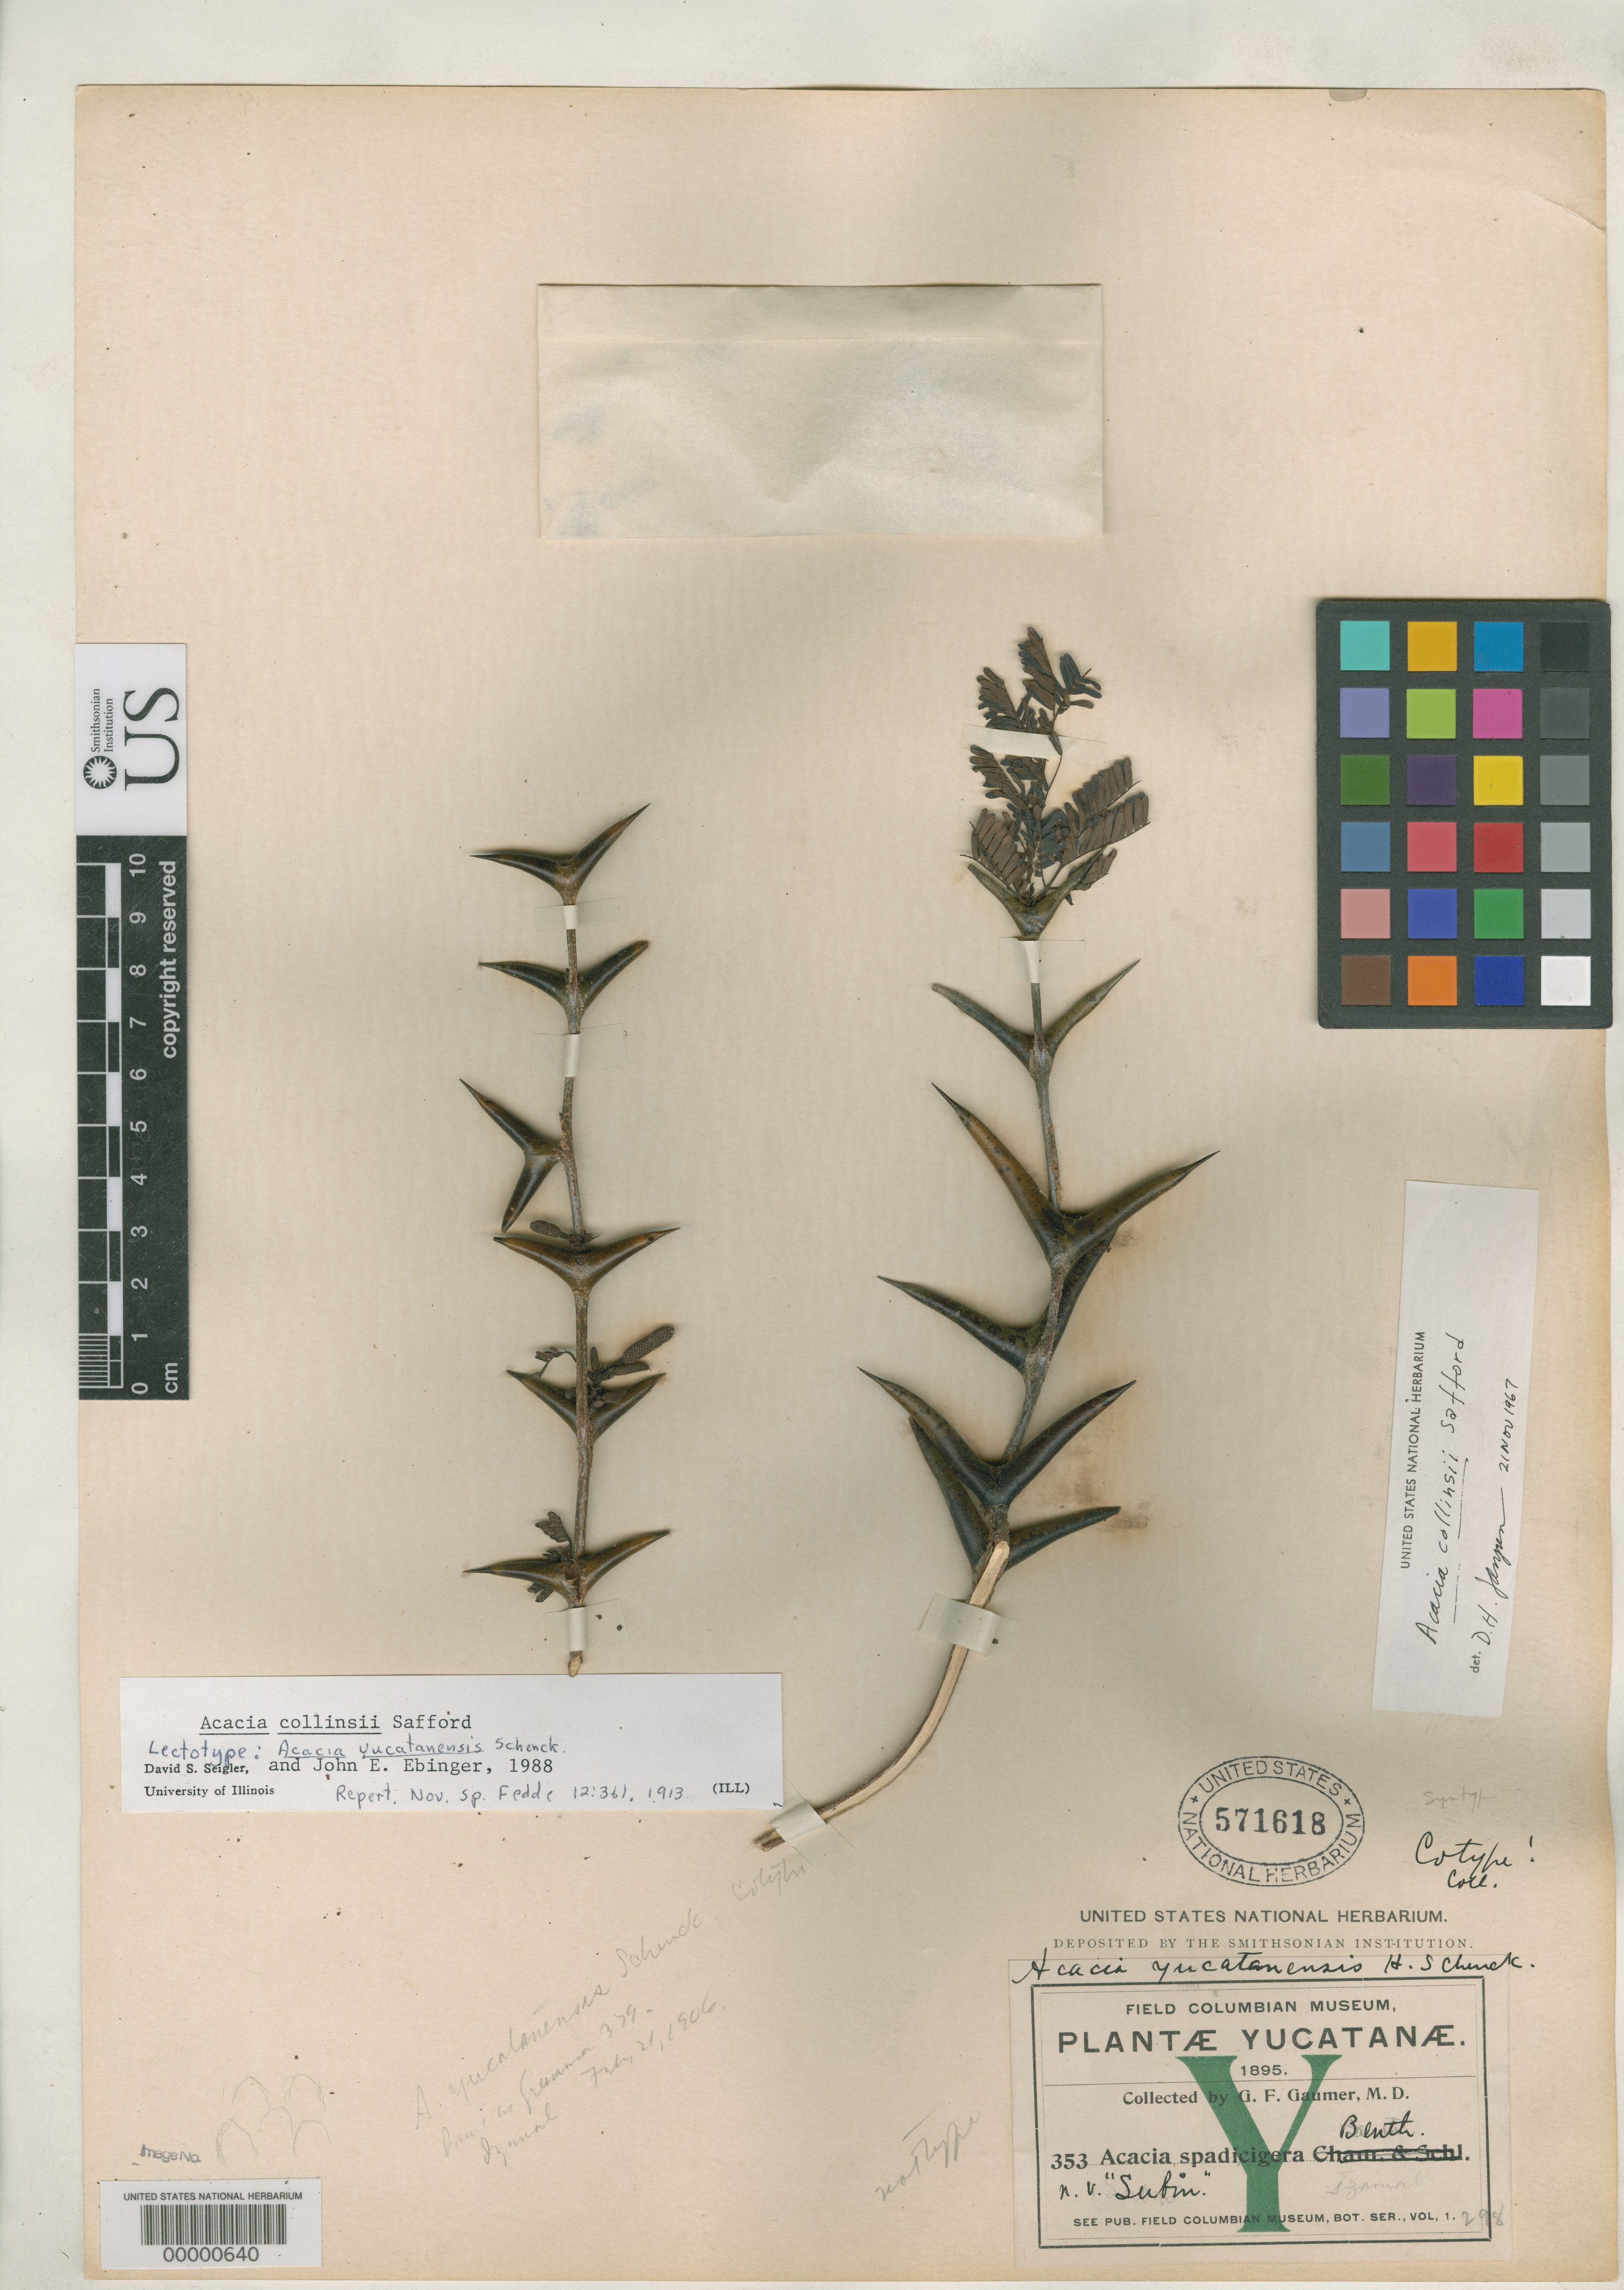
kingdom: Plantae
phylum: Tracheophyta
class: Magnoliopsida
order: Fabales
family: Fabaceae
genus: Acacia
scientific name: Acacia yucatanensis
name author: Schenck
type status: Syntype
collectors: G. F. Gaumer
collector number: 353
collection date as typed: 1895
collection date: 1895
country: Mexico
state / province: Yucatán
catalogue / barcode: US 571618